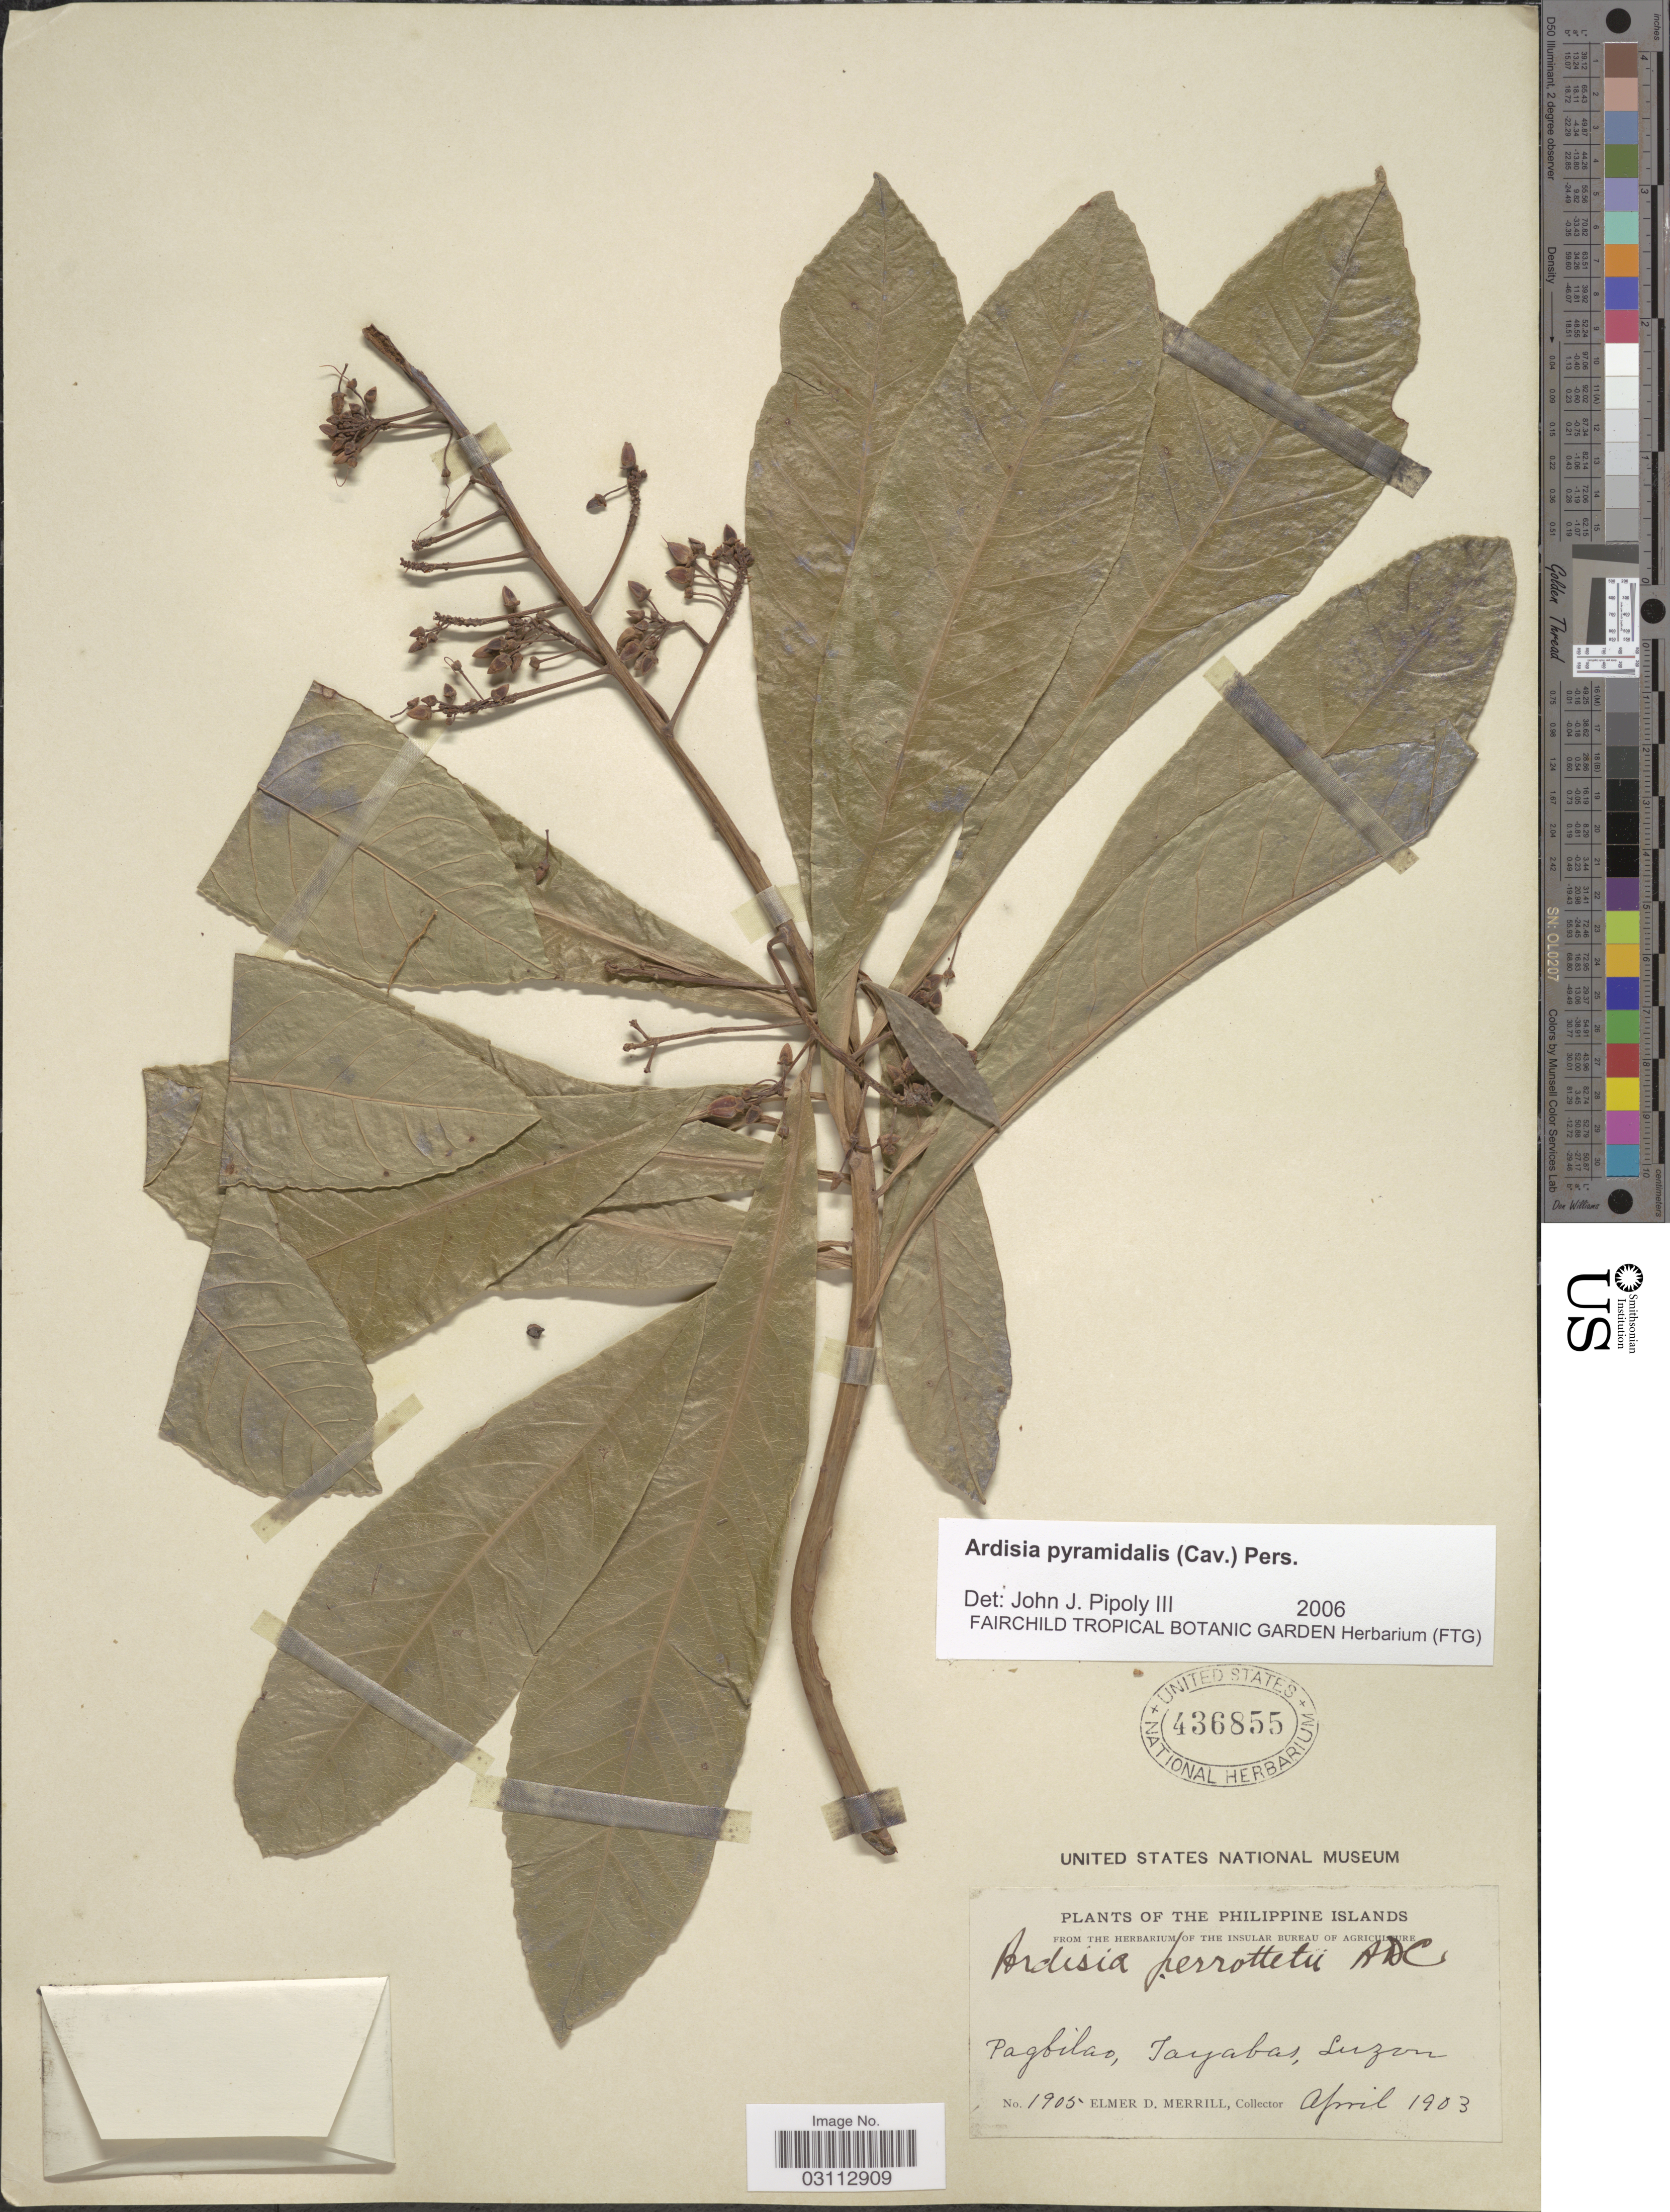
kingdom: Plantae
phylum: Tracheophyta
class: Magnoliopsida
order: Ericales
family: Primulaceae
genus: Ardisia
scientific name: Ardisia pyramidalis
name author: (Cav.) Pers.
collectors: E. D. Merrill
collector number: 1905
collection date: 1903-04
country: Philippines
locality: Pagbilao, Tayabas, Luzon.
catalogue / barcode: US 436855